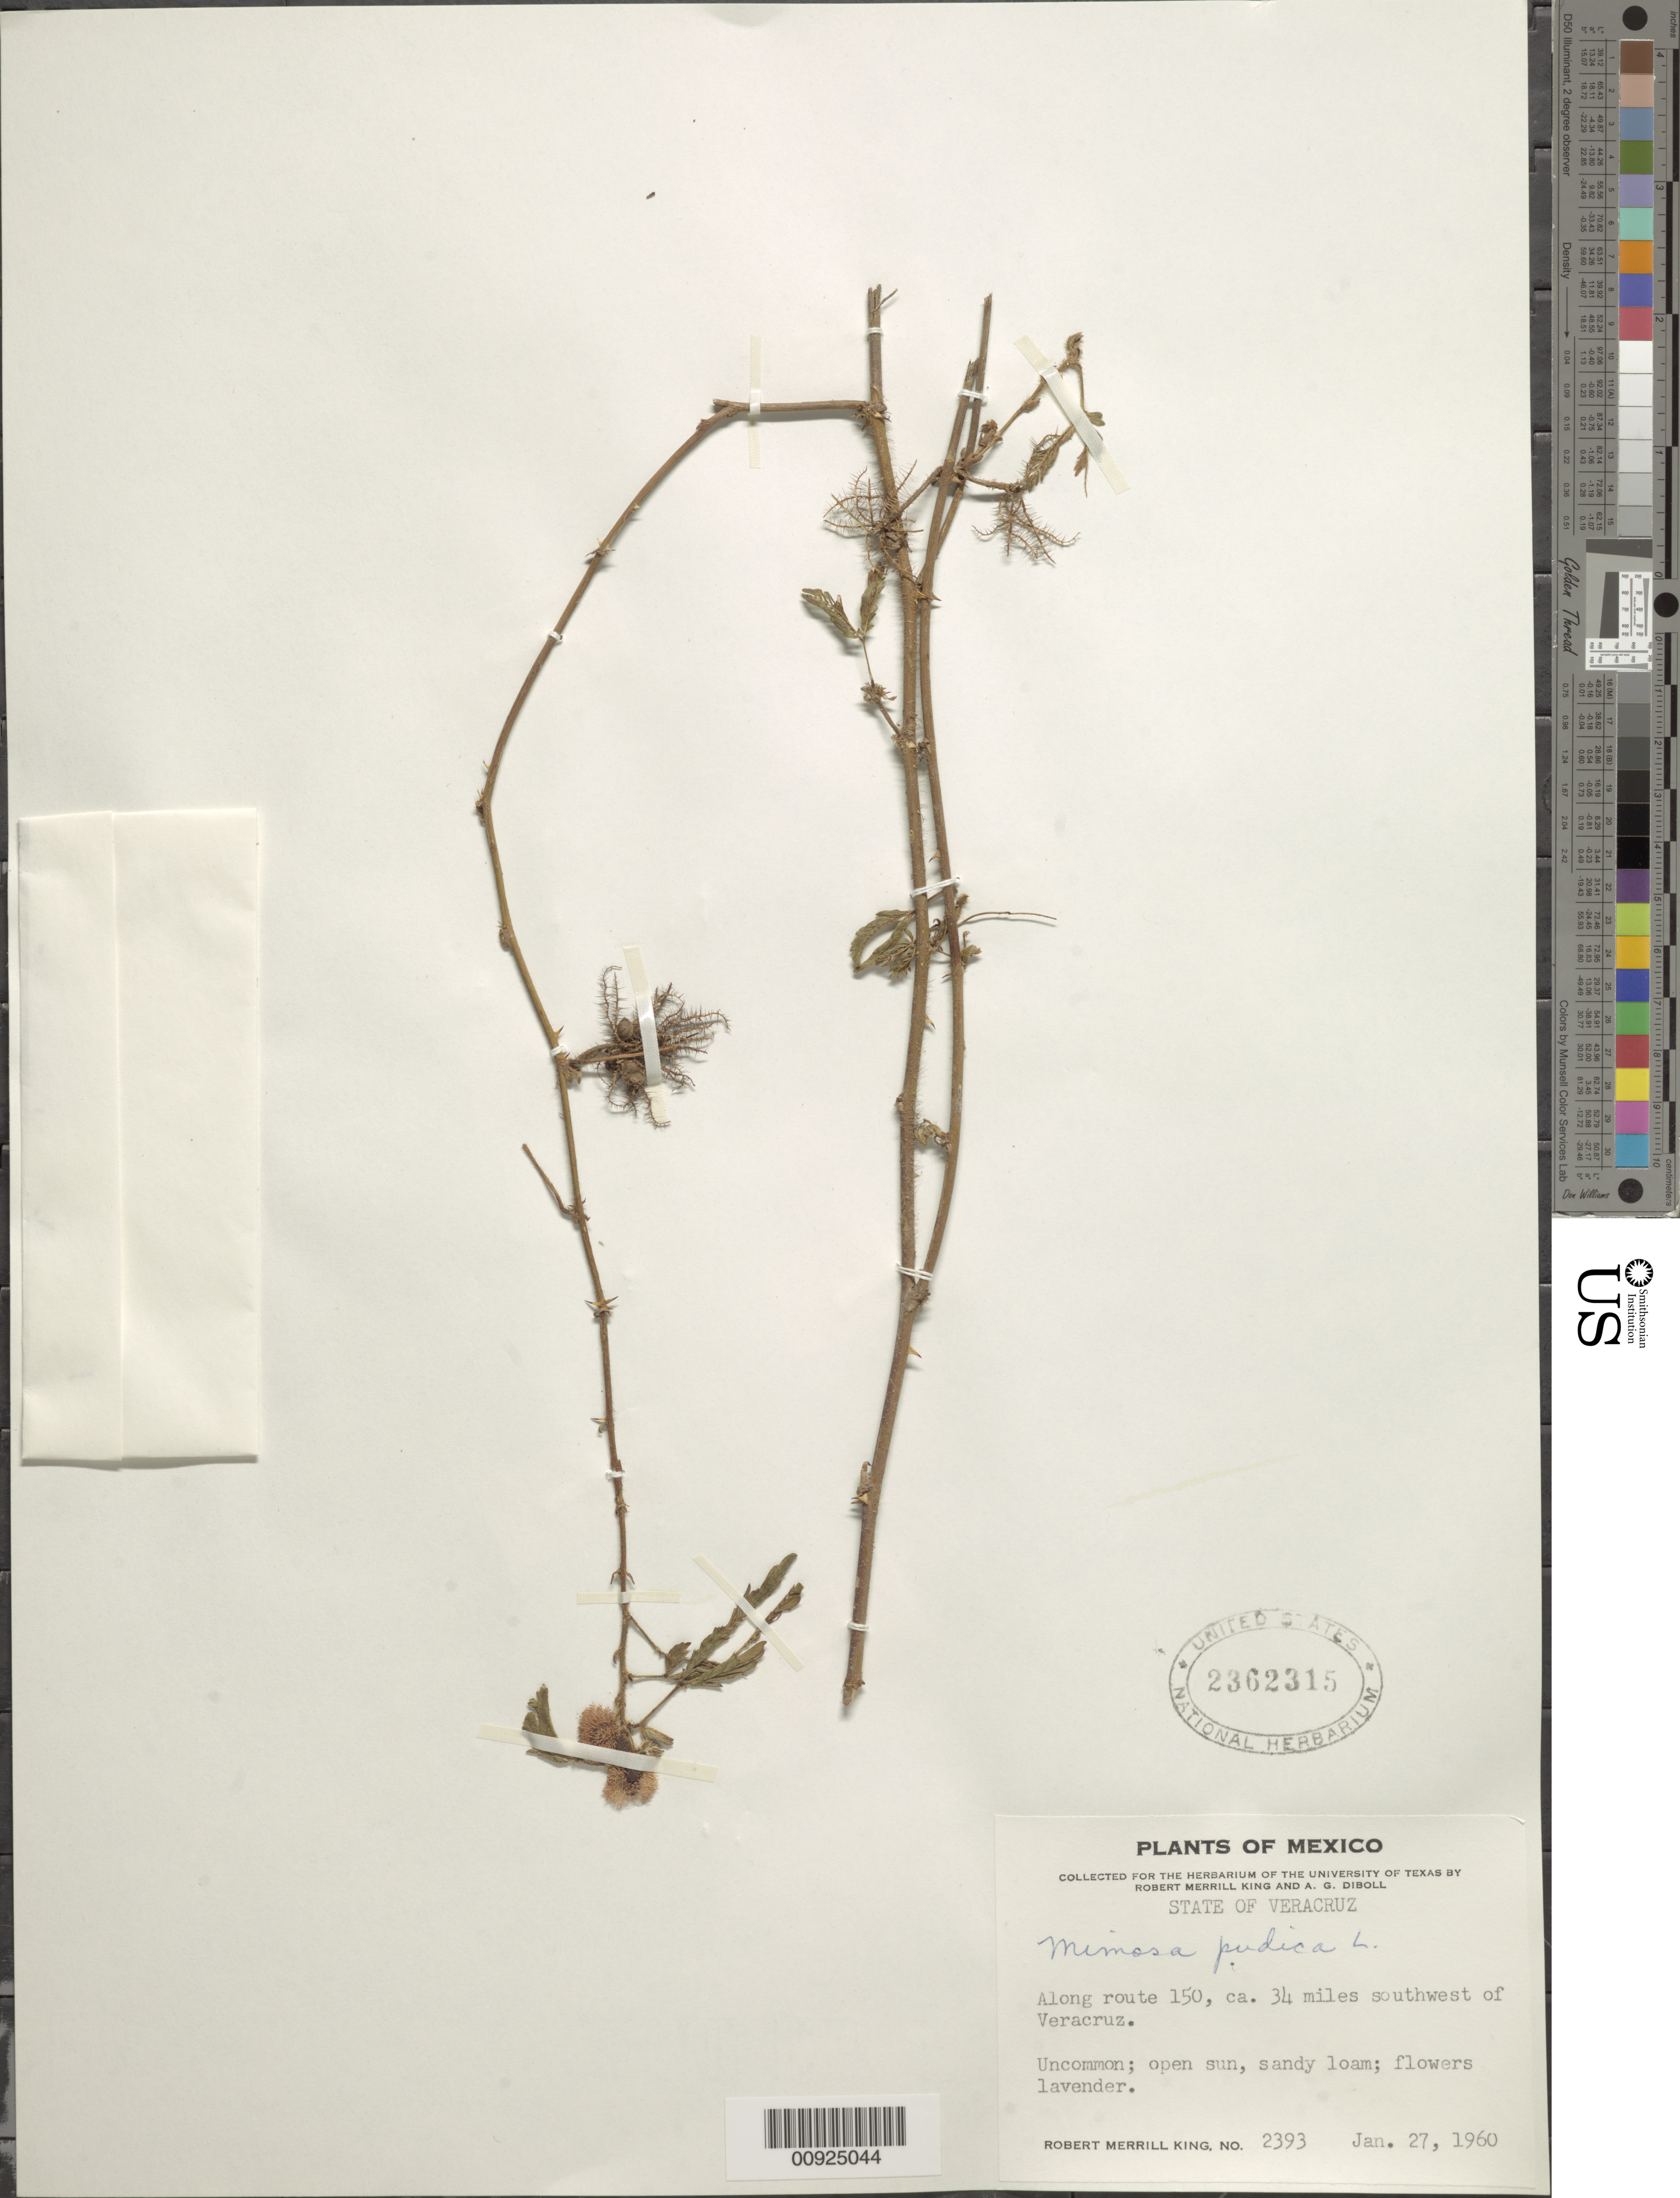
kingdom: Plantae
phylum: Tracheophyta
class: Magnoliopsida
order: Fabales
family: Fabaceae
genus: Mimosa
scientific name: Mimosa pudica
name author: L.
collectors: R. M. King & A. Diboll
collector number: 2393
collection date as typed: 27 Jan 1960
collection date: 1960-01-27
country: Mexico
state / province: Veracruz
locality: Along route 150, ca. 34 miles southwest of Veracruz.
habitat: Open sun, sandy loam.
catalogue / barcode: US 2362315